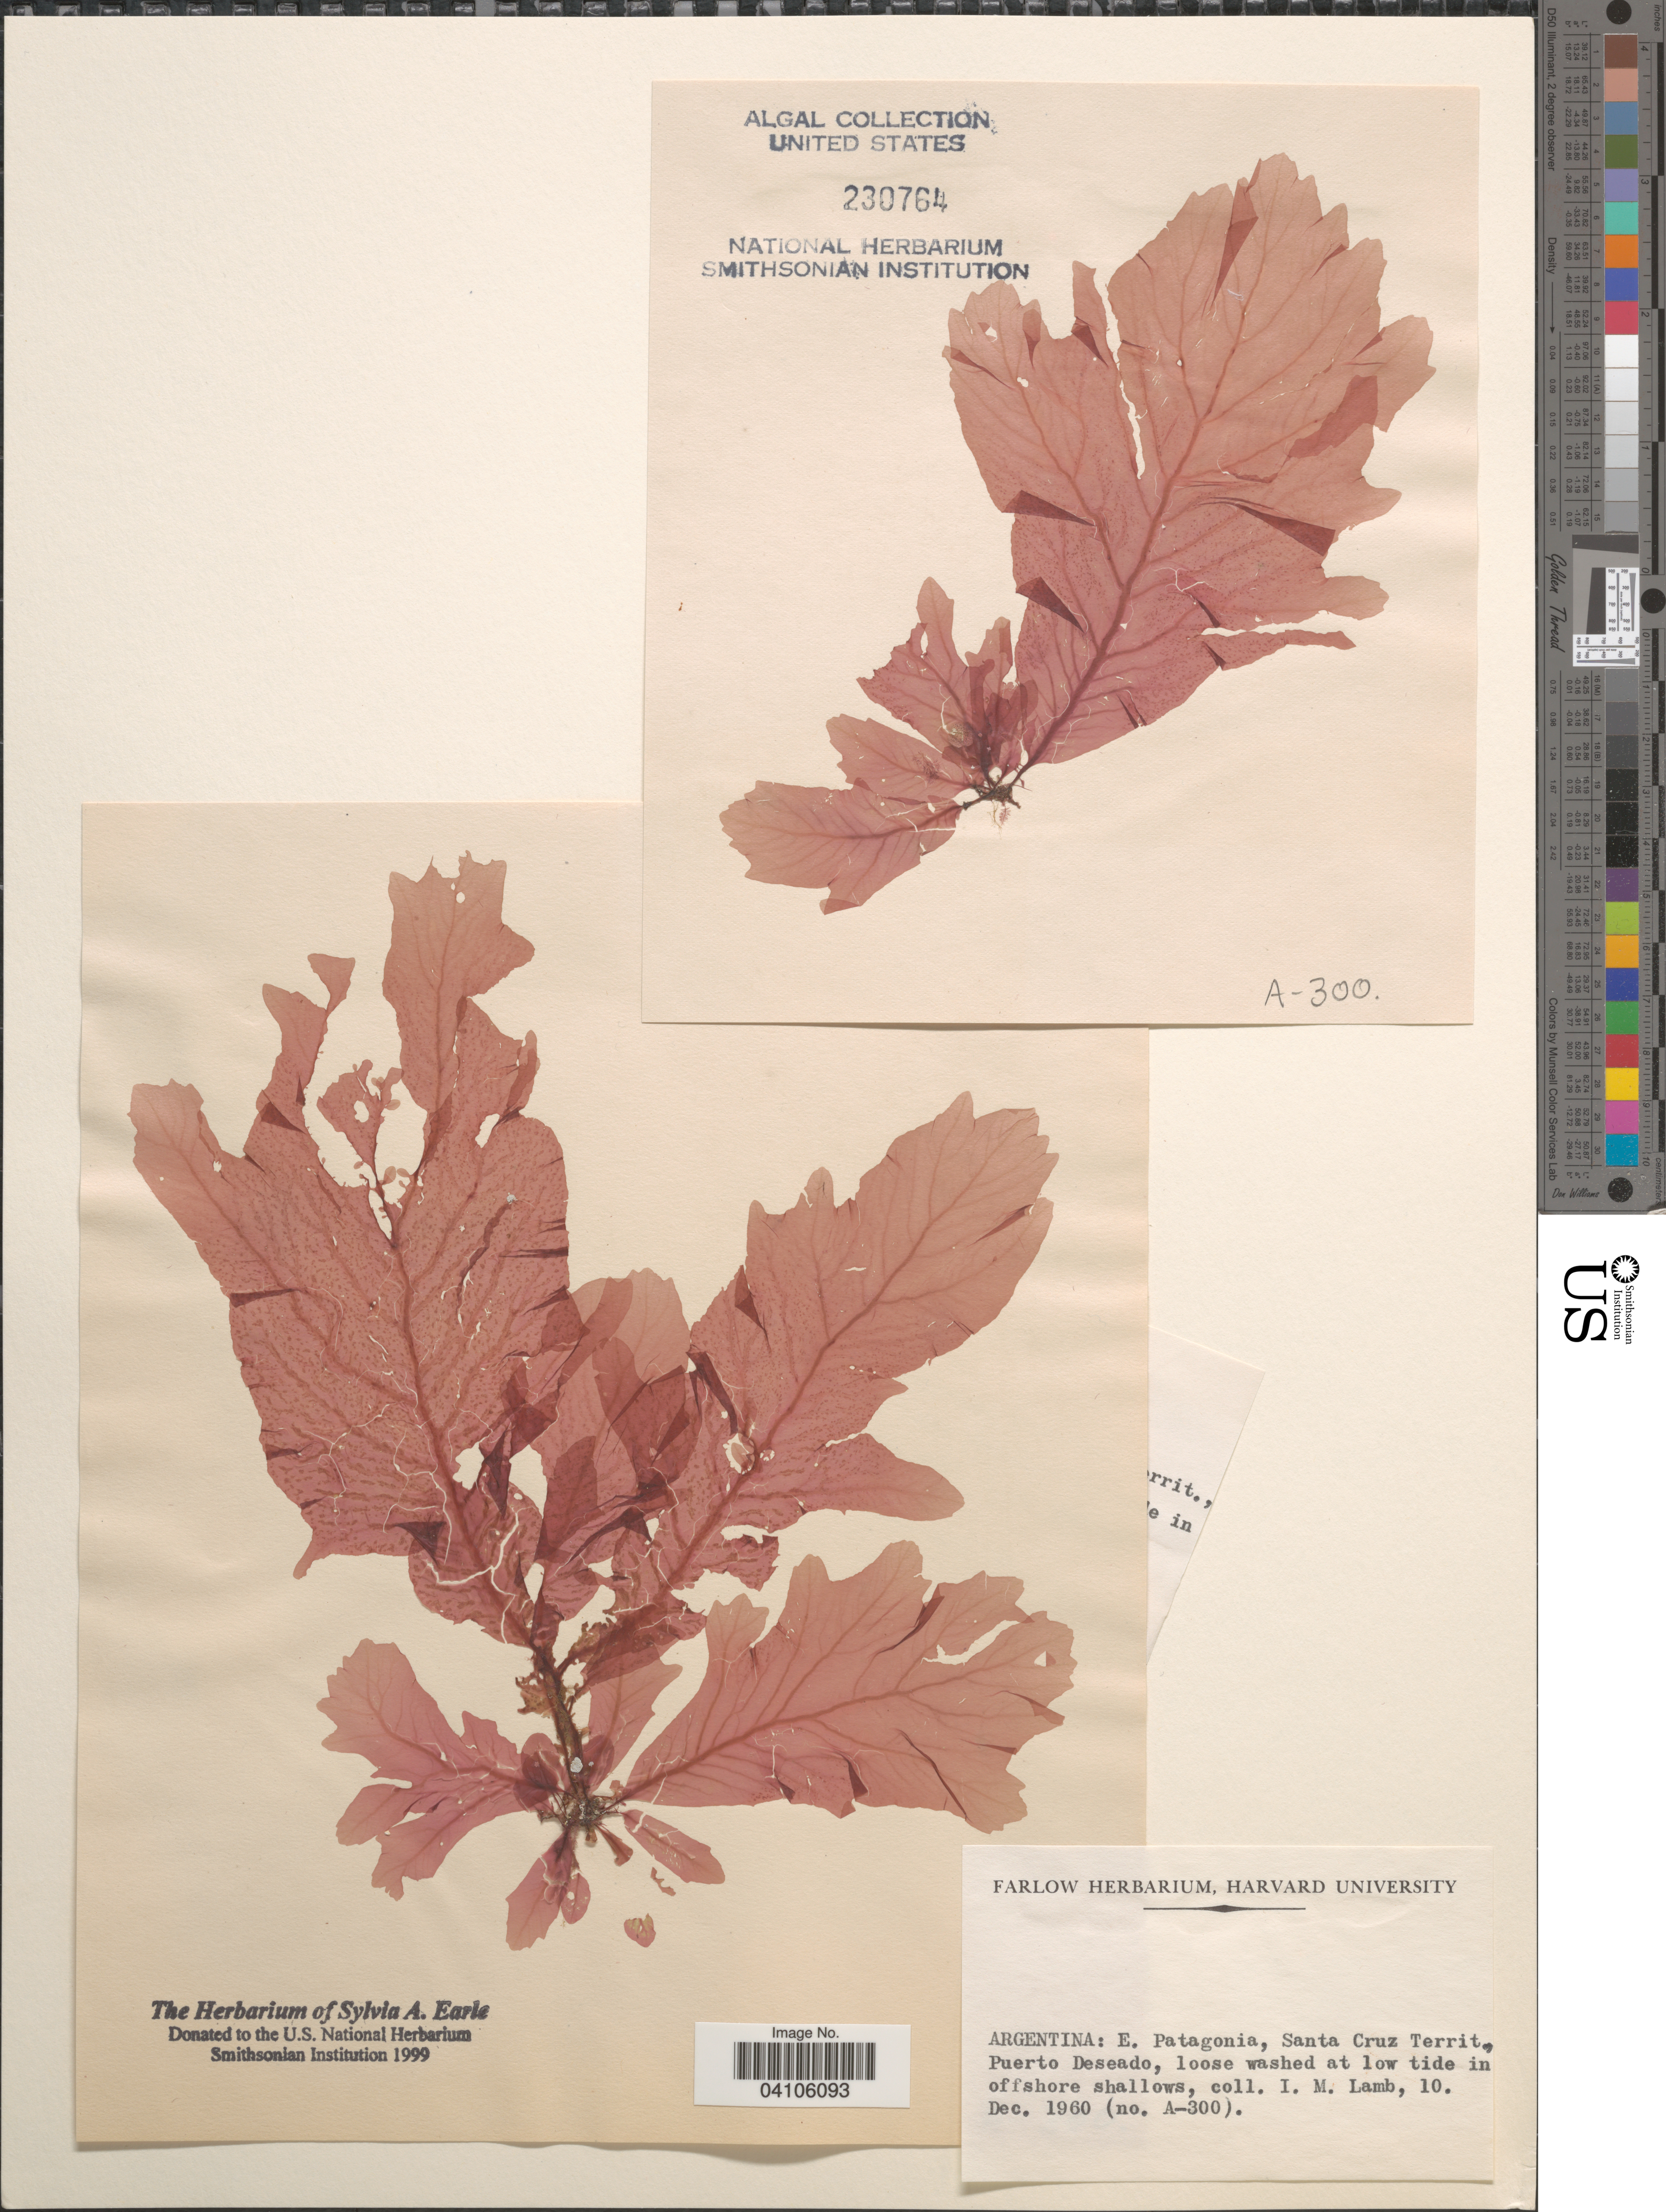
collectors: I. M. Lamb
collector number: A-300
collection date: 1960-12-10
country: Argentina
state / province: Santa Cruz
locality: E. Patagonia, Santa Cruz Territ., Puerto Deseado.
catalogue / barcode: US 230764